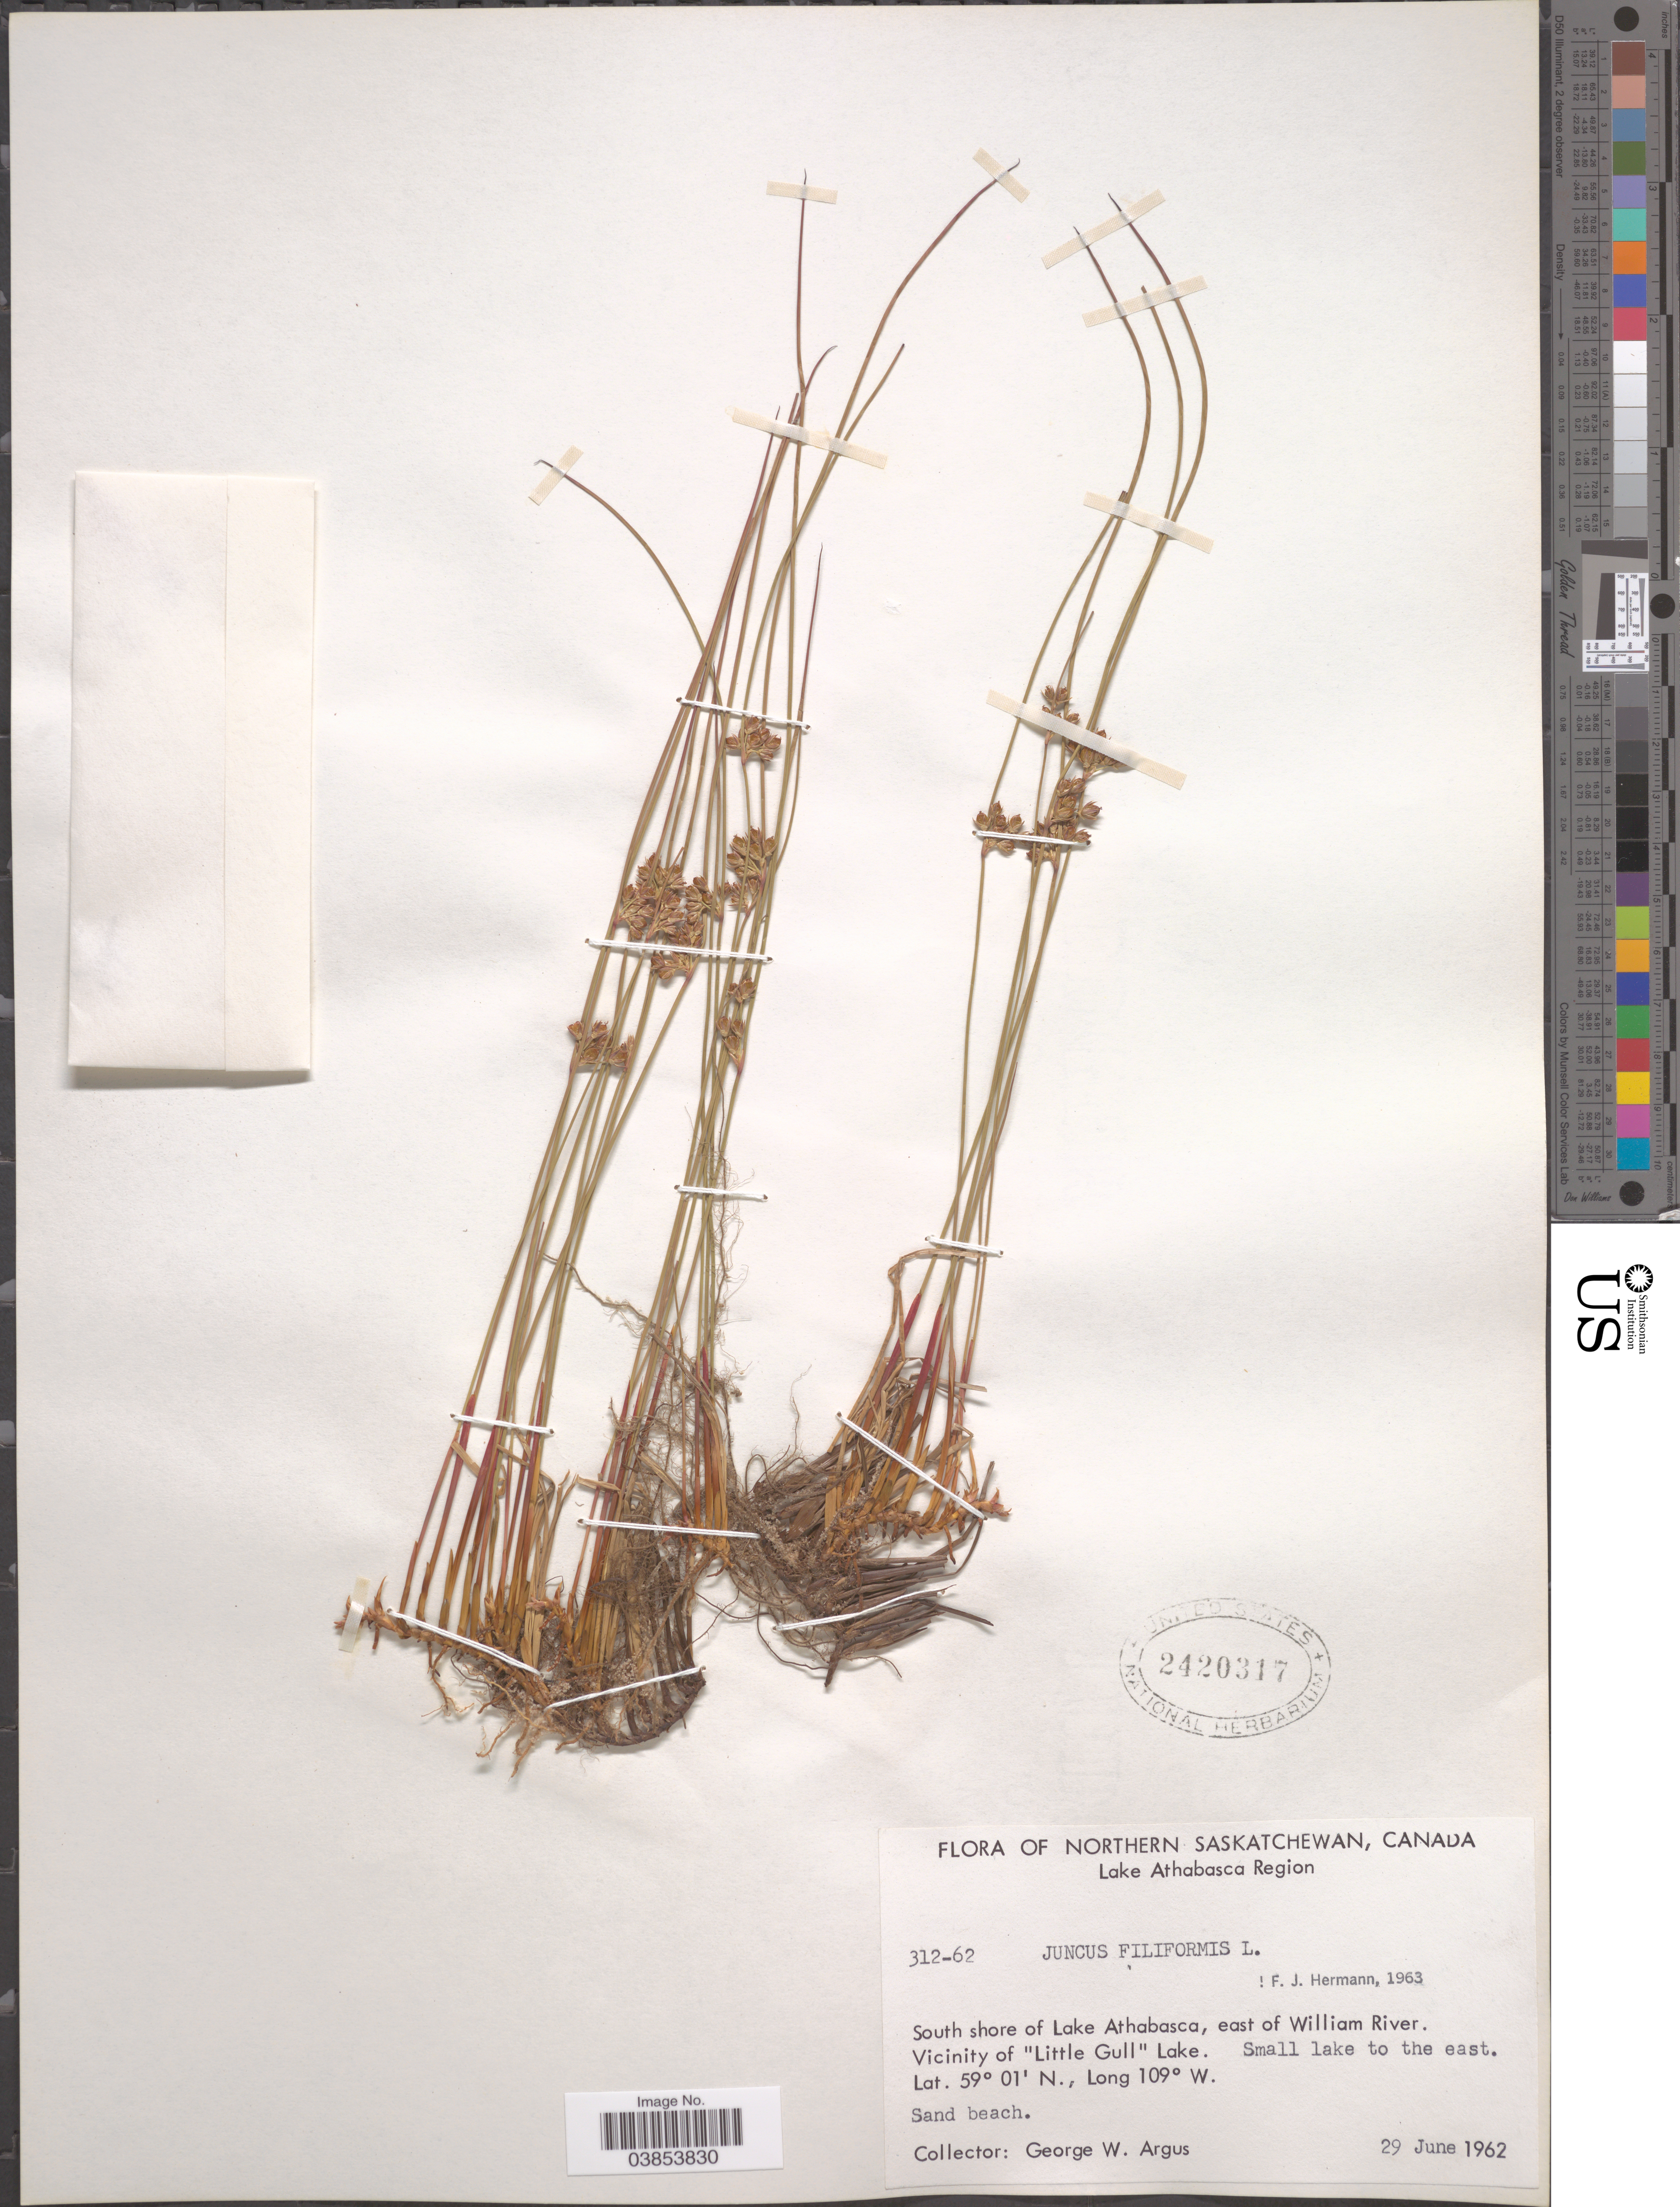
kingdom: Plantae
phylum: Tracheophyta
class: Liliopsida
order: Poales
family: Juncaceae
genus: Juncus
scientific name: Juncus filiformis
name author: L.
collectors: G. W. Argus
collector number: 312-62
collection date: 1962-06-29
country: Canada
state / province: Saskatchewan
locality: Northern Saskatchewan, Lake Athabasca Region. South shore of Lake Athabasca, east of William River. Vicinity of 'Little Gull' Lake. Small lake to the east.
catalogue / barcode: US 2420317